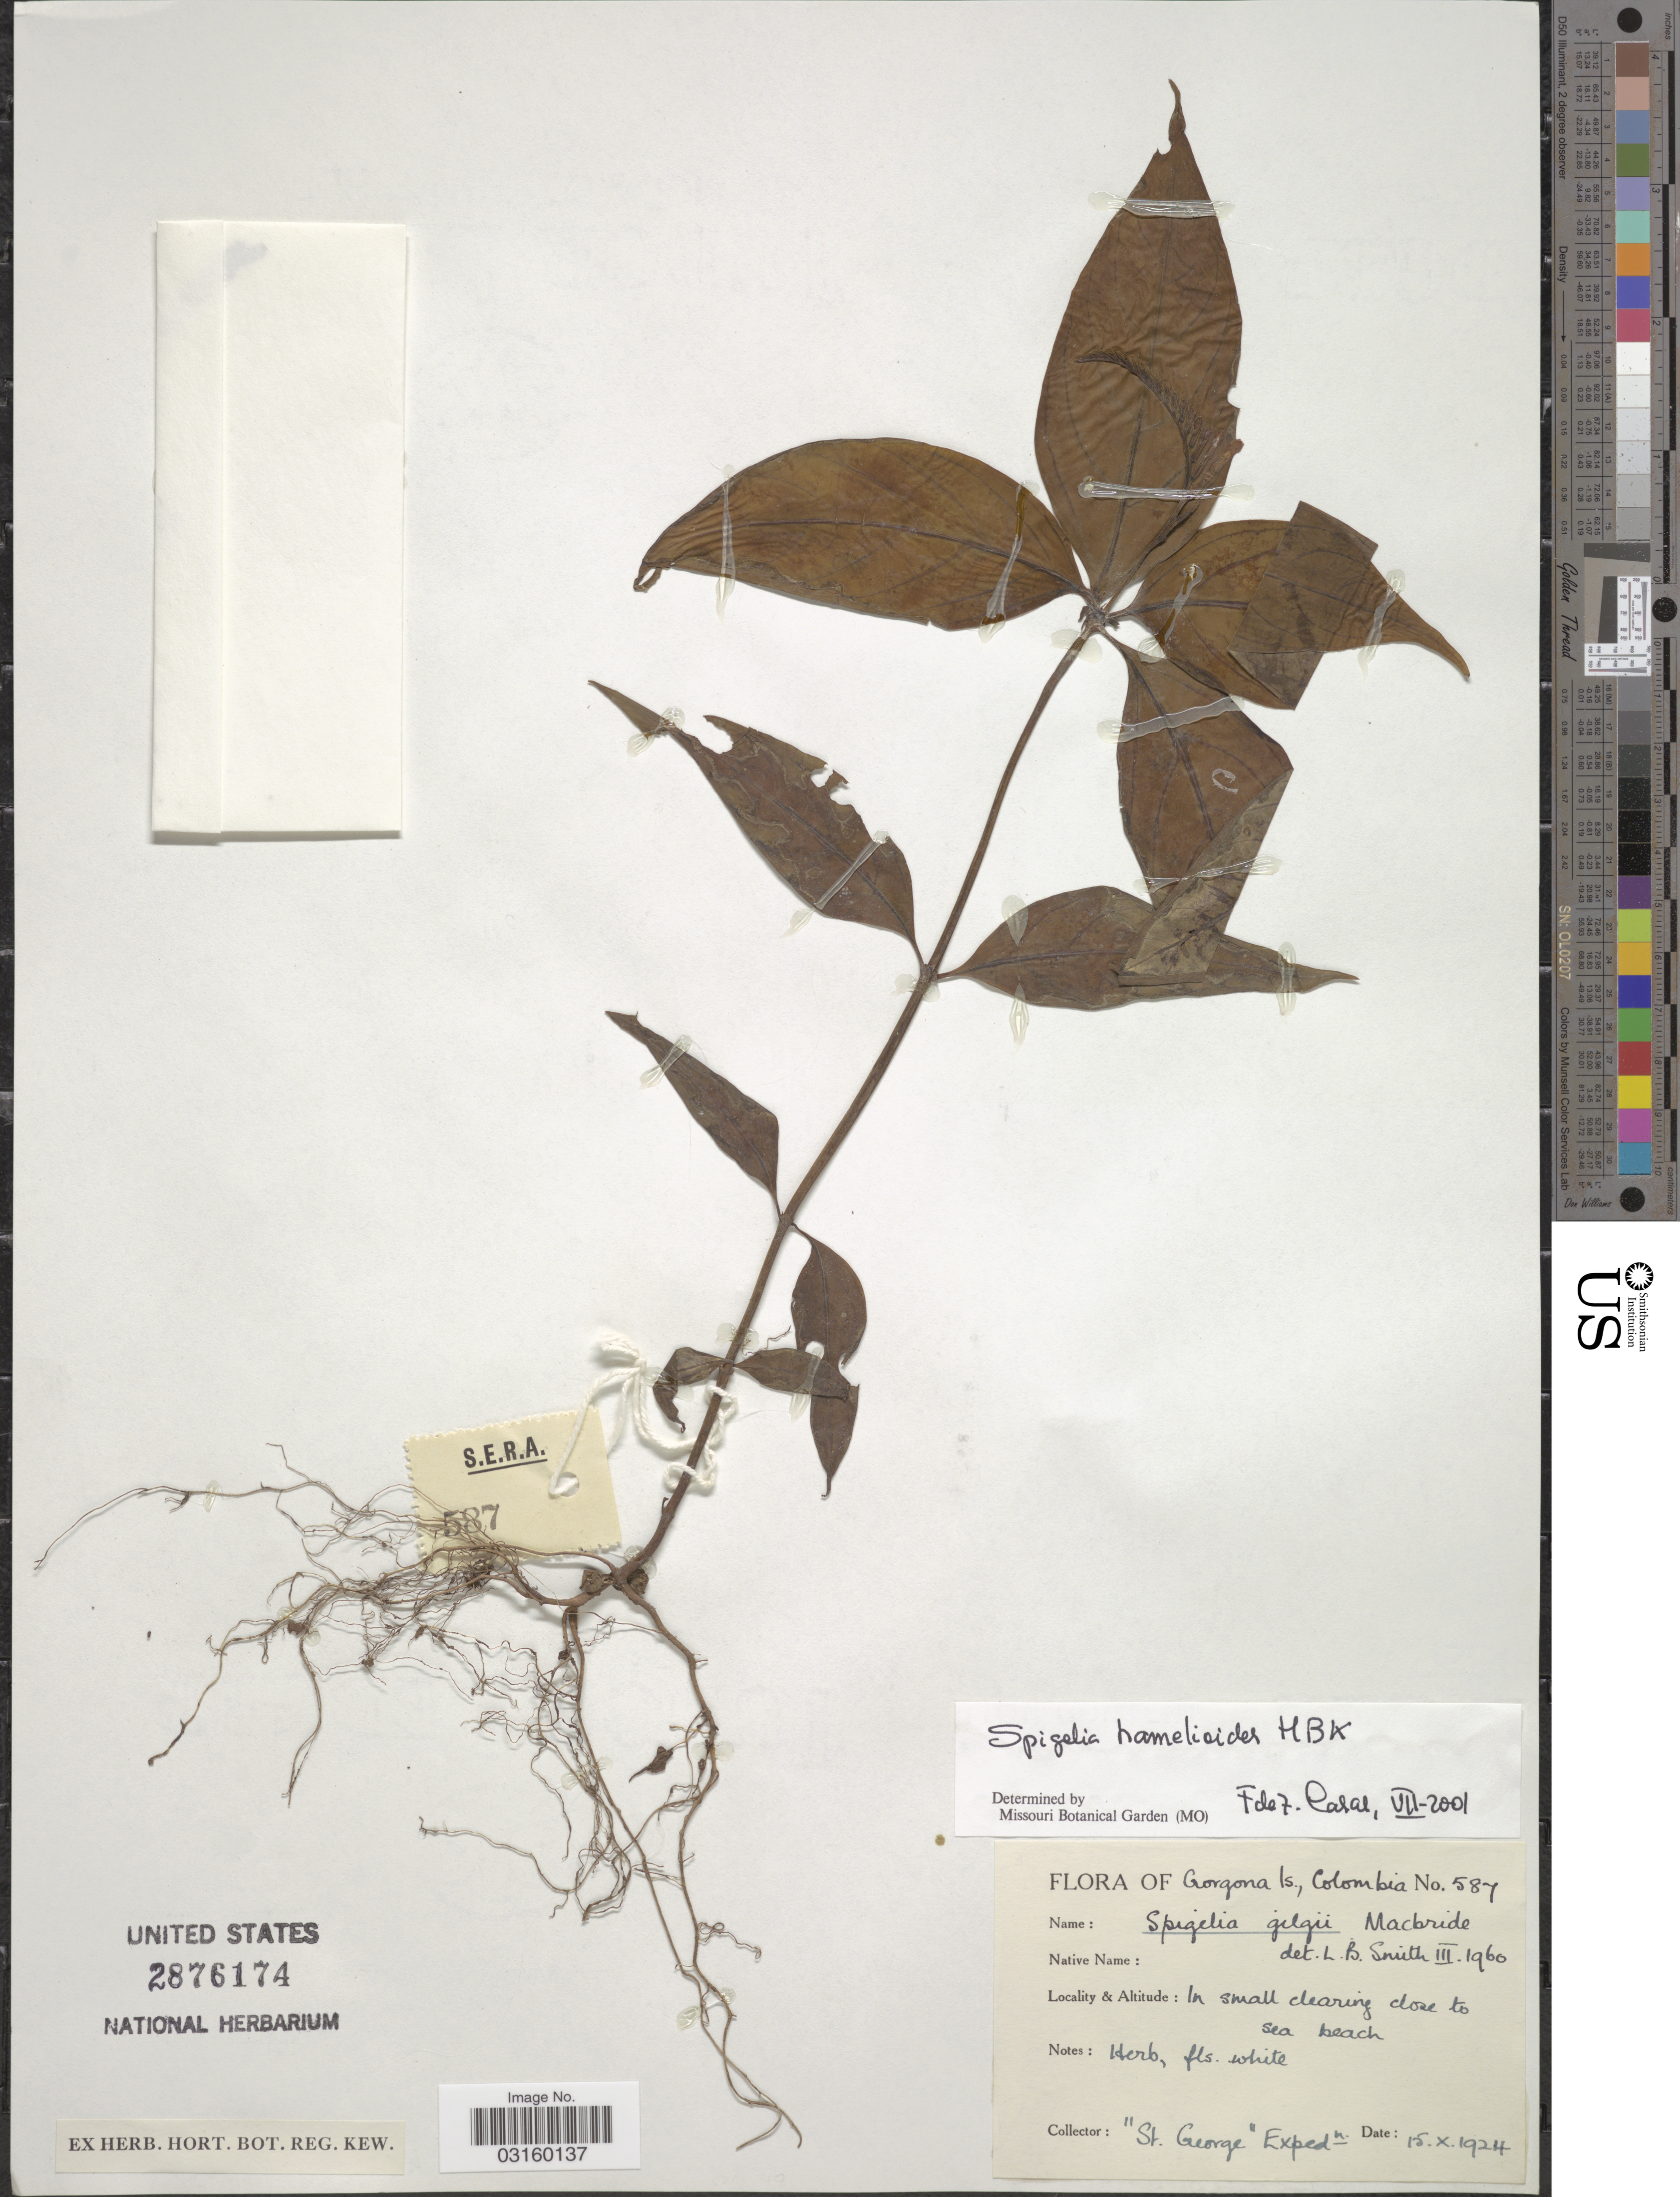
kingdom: Plantae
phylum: Tracheophyta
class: Magnoliopsida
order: Gentianales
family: Loganiaceae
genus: Spigelia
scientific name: Spigelia hamelioides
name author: Kunth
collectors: St. George Exped.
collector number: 587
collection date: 1924-10-15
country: Colombia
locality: Gorgona Is.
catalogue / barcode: US 2876174